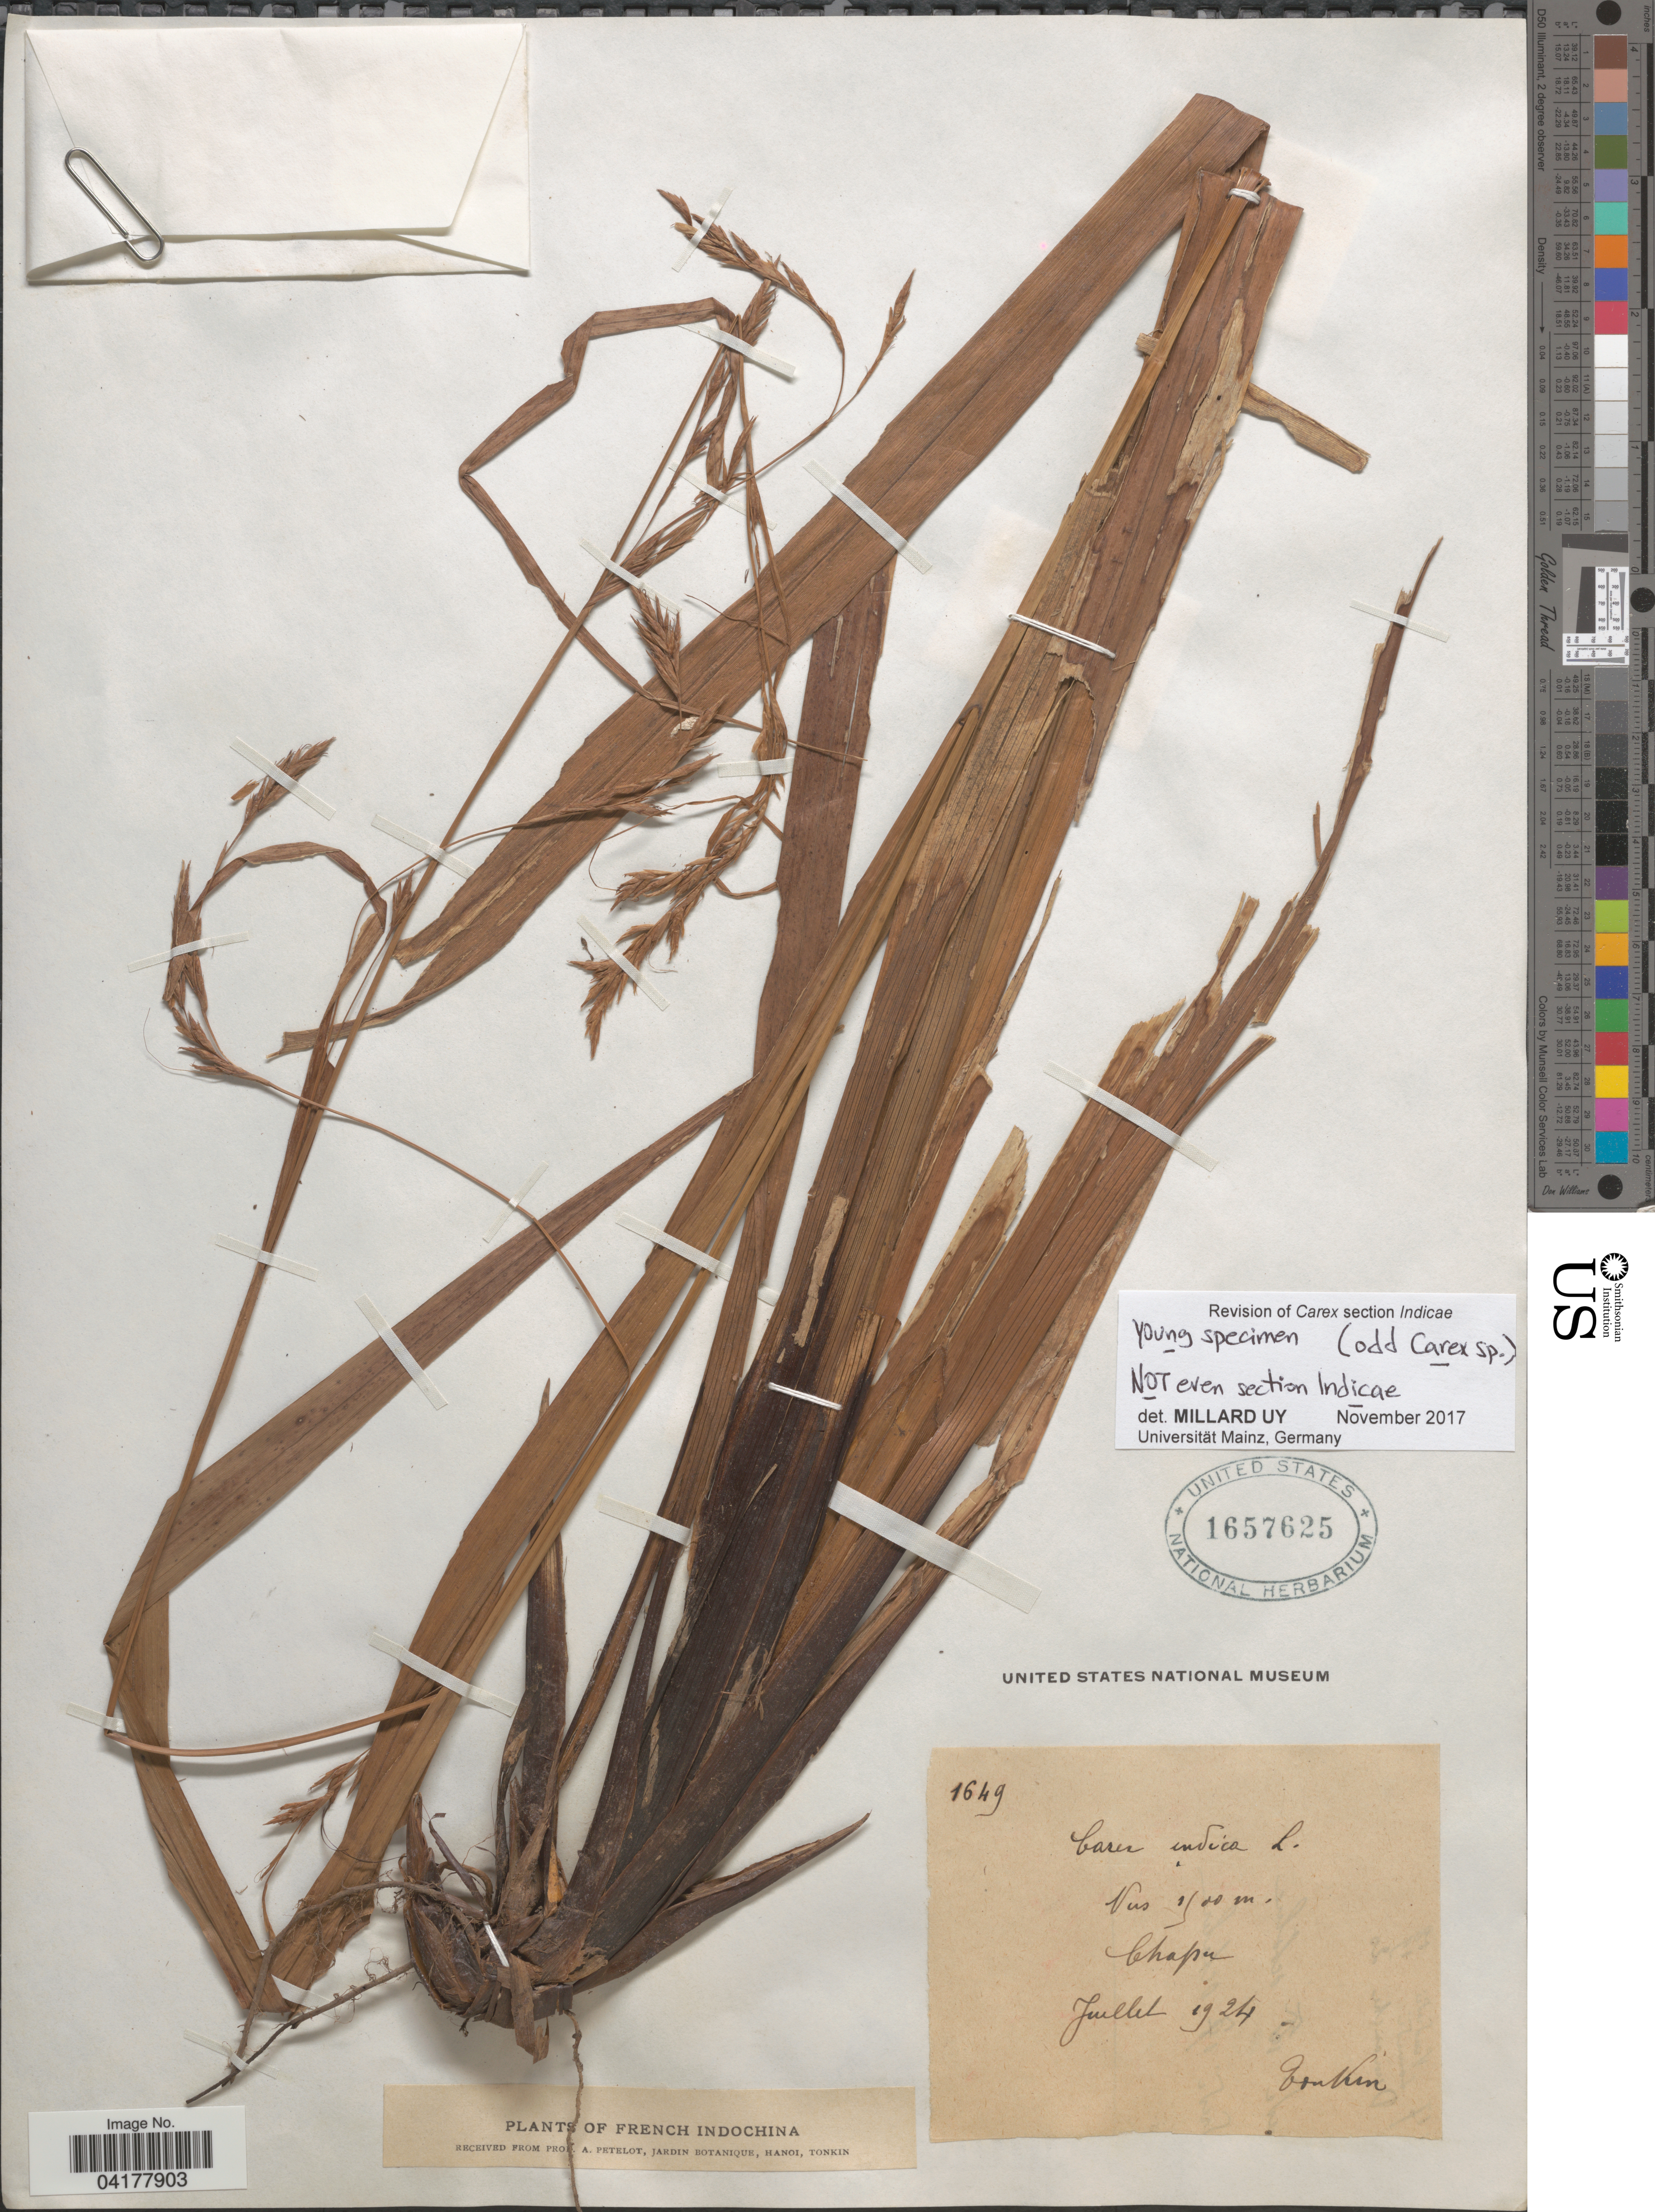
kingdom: Plantae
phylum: Tracheophyta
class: Liliopsida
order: Poales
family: Cyperaceae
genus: Carex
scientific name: Carex sp.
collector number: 1649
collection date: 1924-07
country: Vietnam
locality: French Indochina. Chapu. Tonkin.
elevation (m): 1500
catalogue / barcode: US 1657625